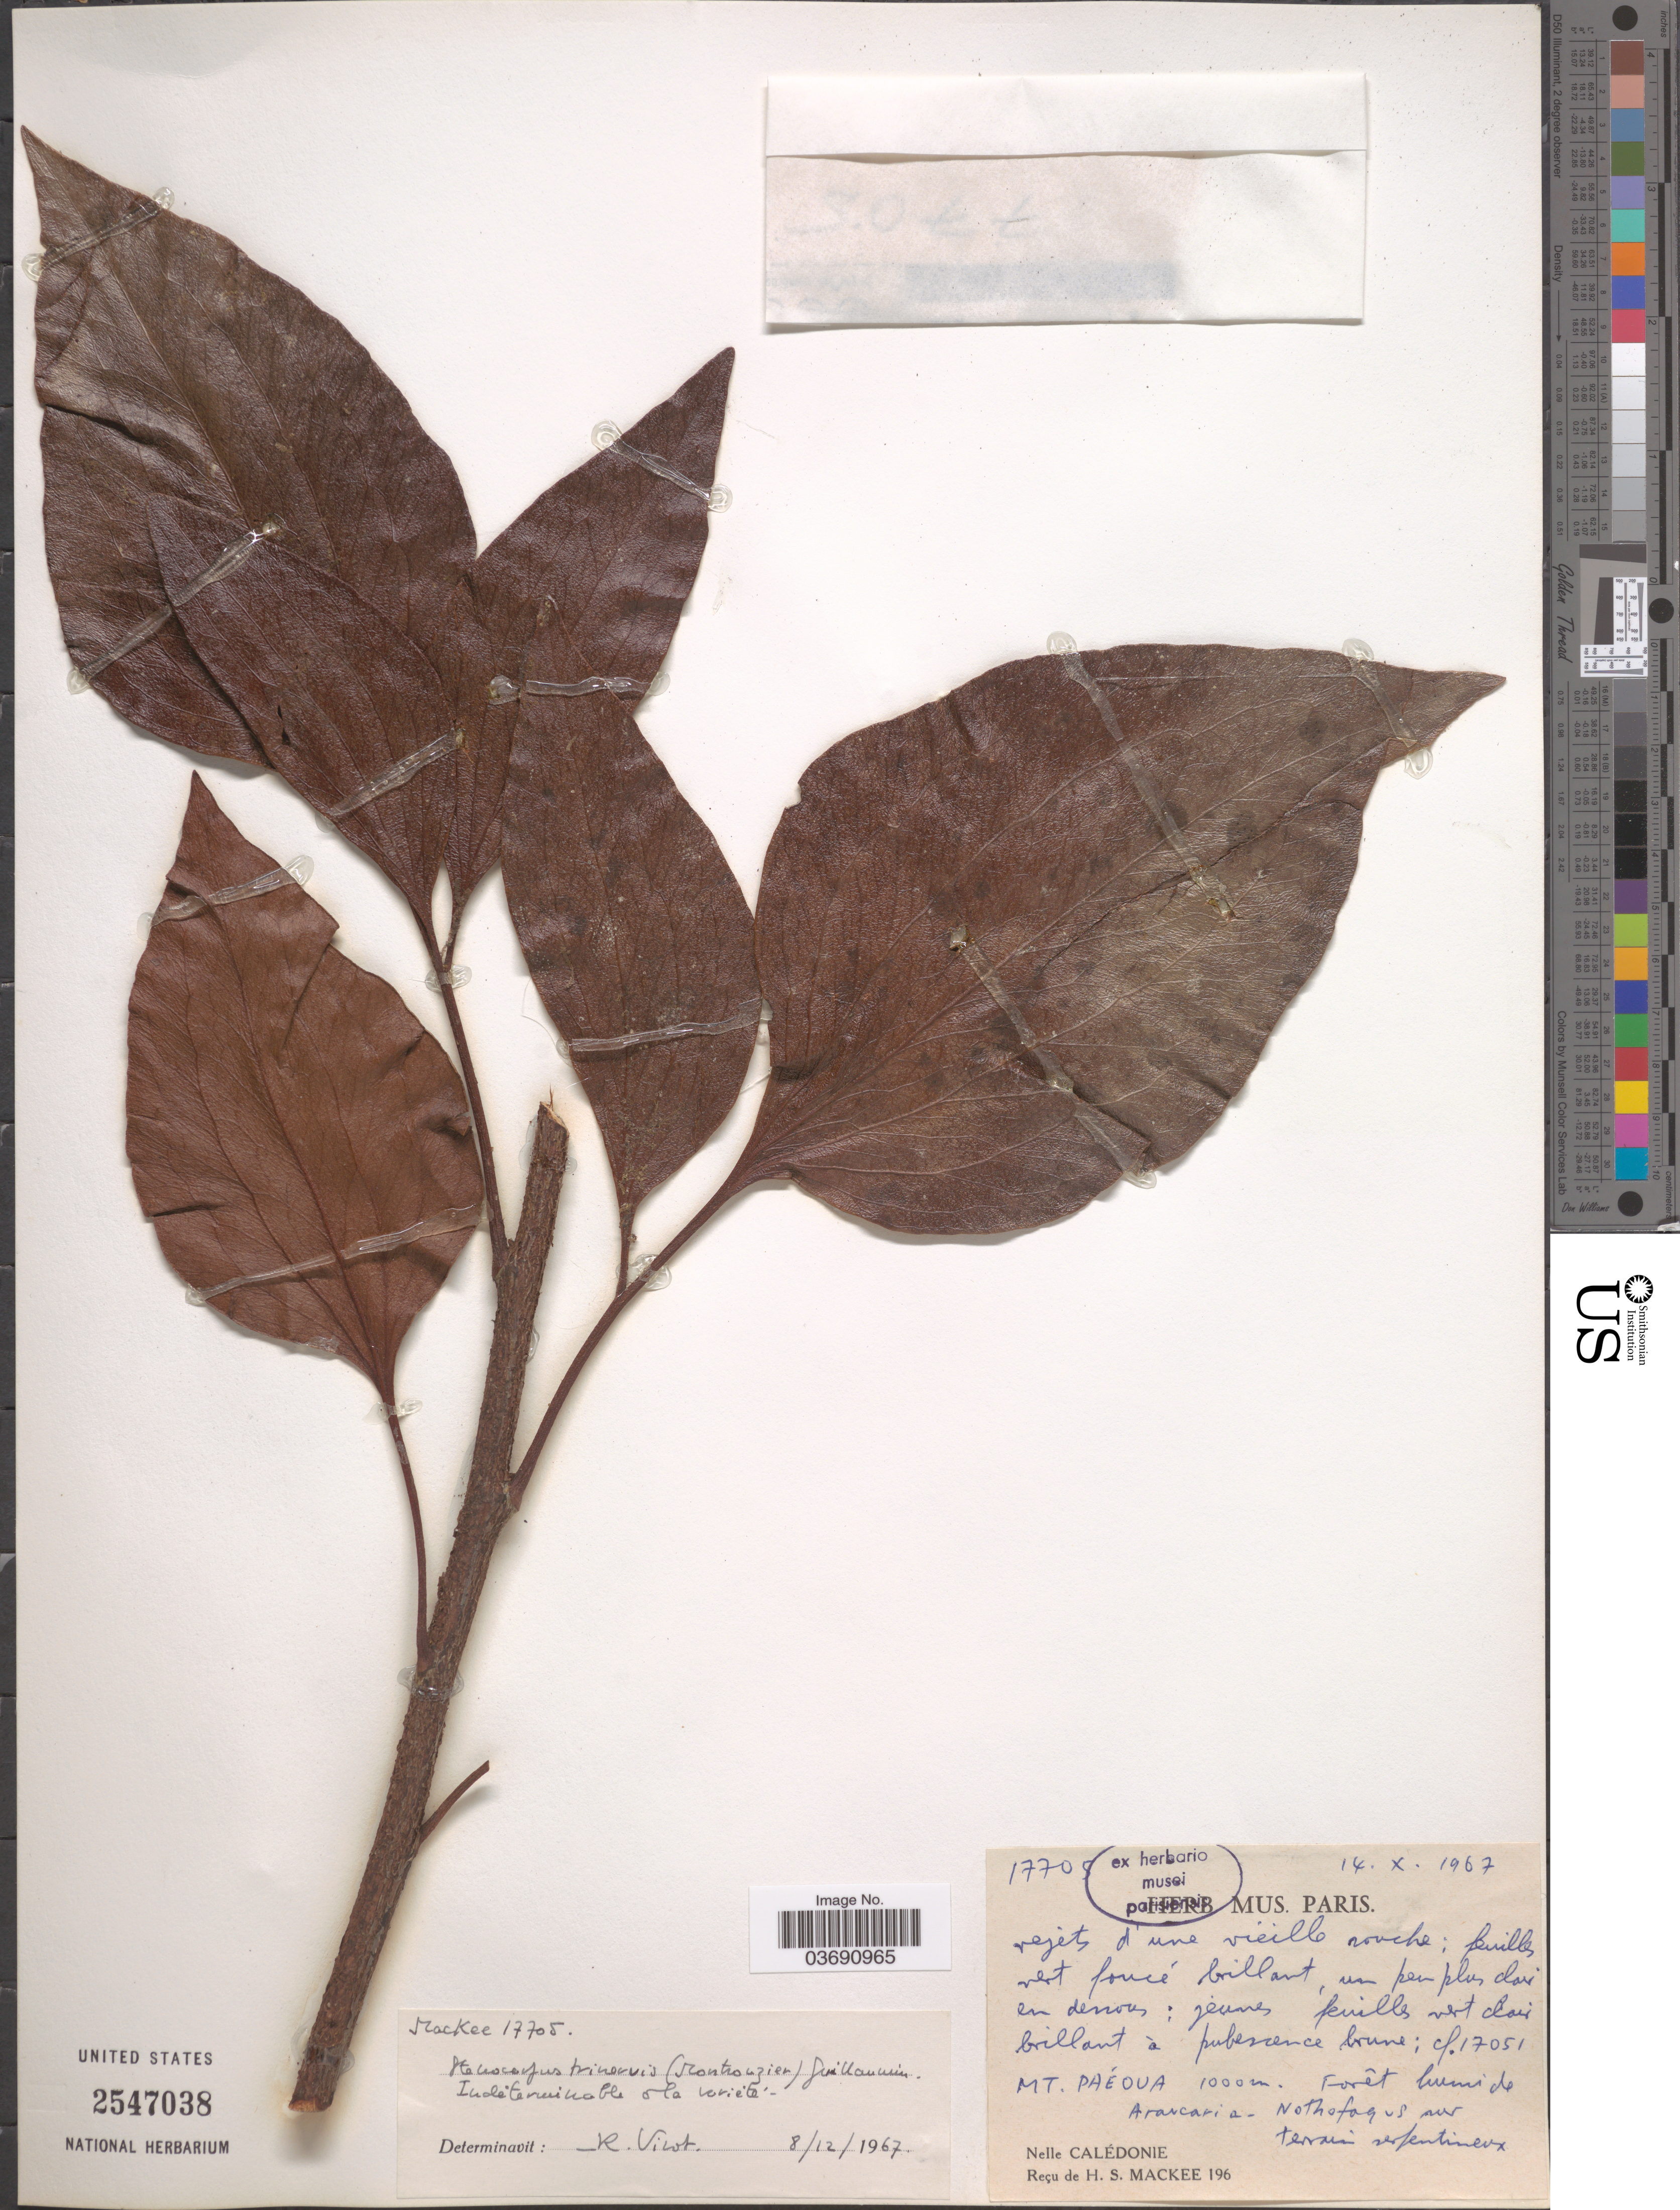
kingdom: Plantae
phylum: Tracheophyta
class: Magnoliopsida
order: Proteales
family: Proteaceae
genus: Stenocarpus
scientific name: Stenocarpus trinervis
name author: (Montrouz.) Guillaumin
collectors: H. Mackee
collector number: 17705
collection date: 1967-10-14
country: New Caledonia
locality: Mt. Paéoua.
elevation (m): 1000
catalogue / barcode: US 2547038